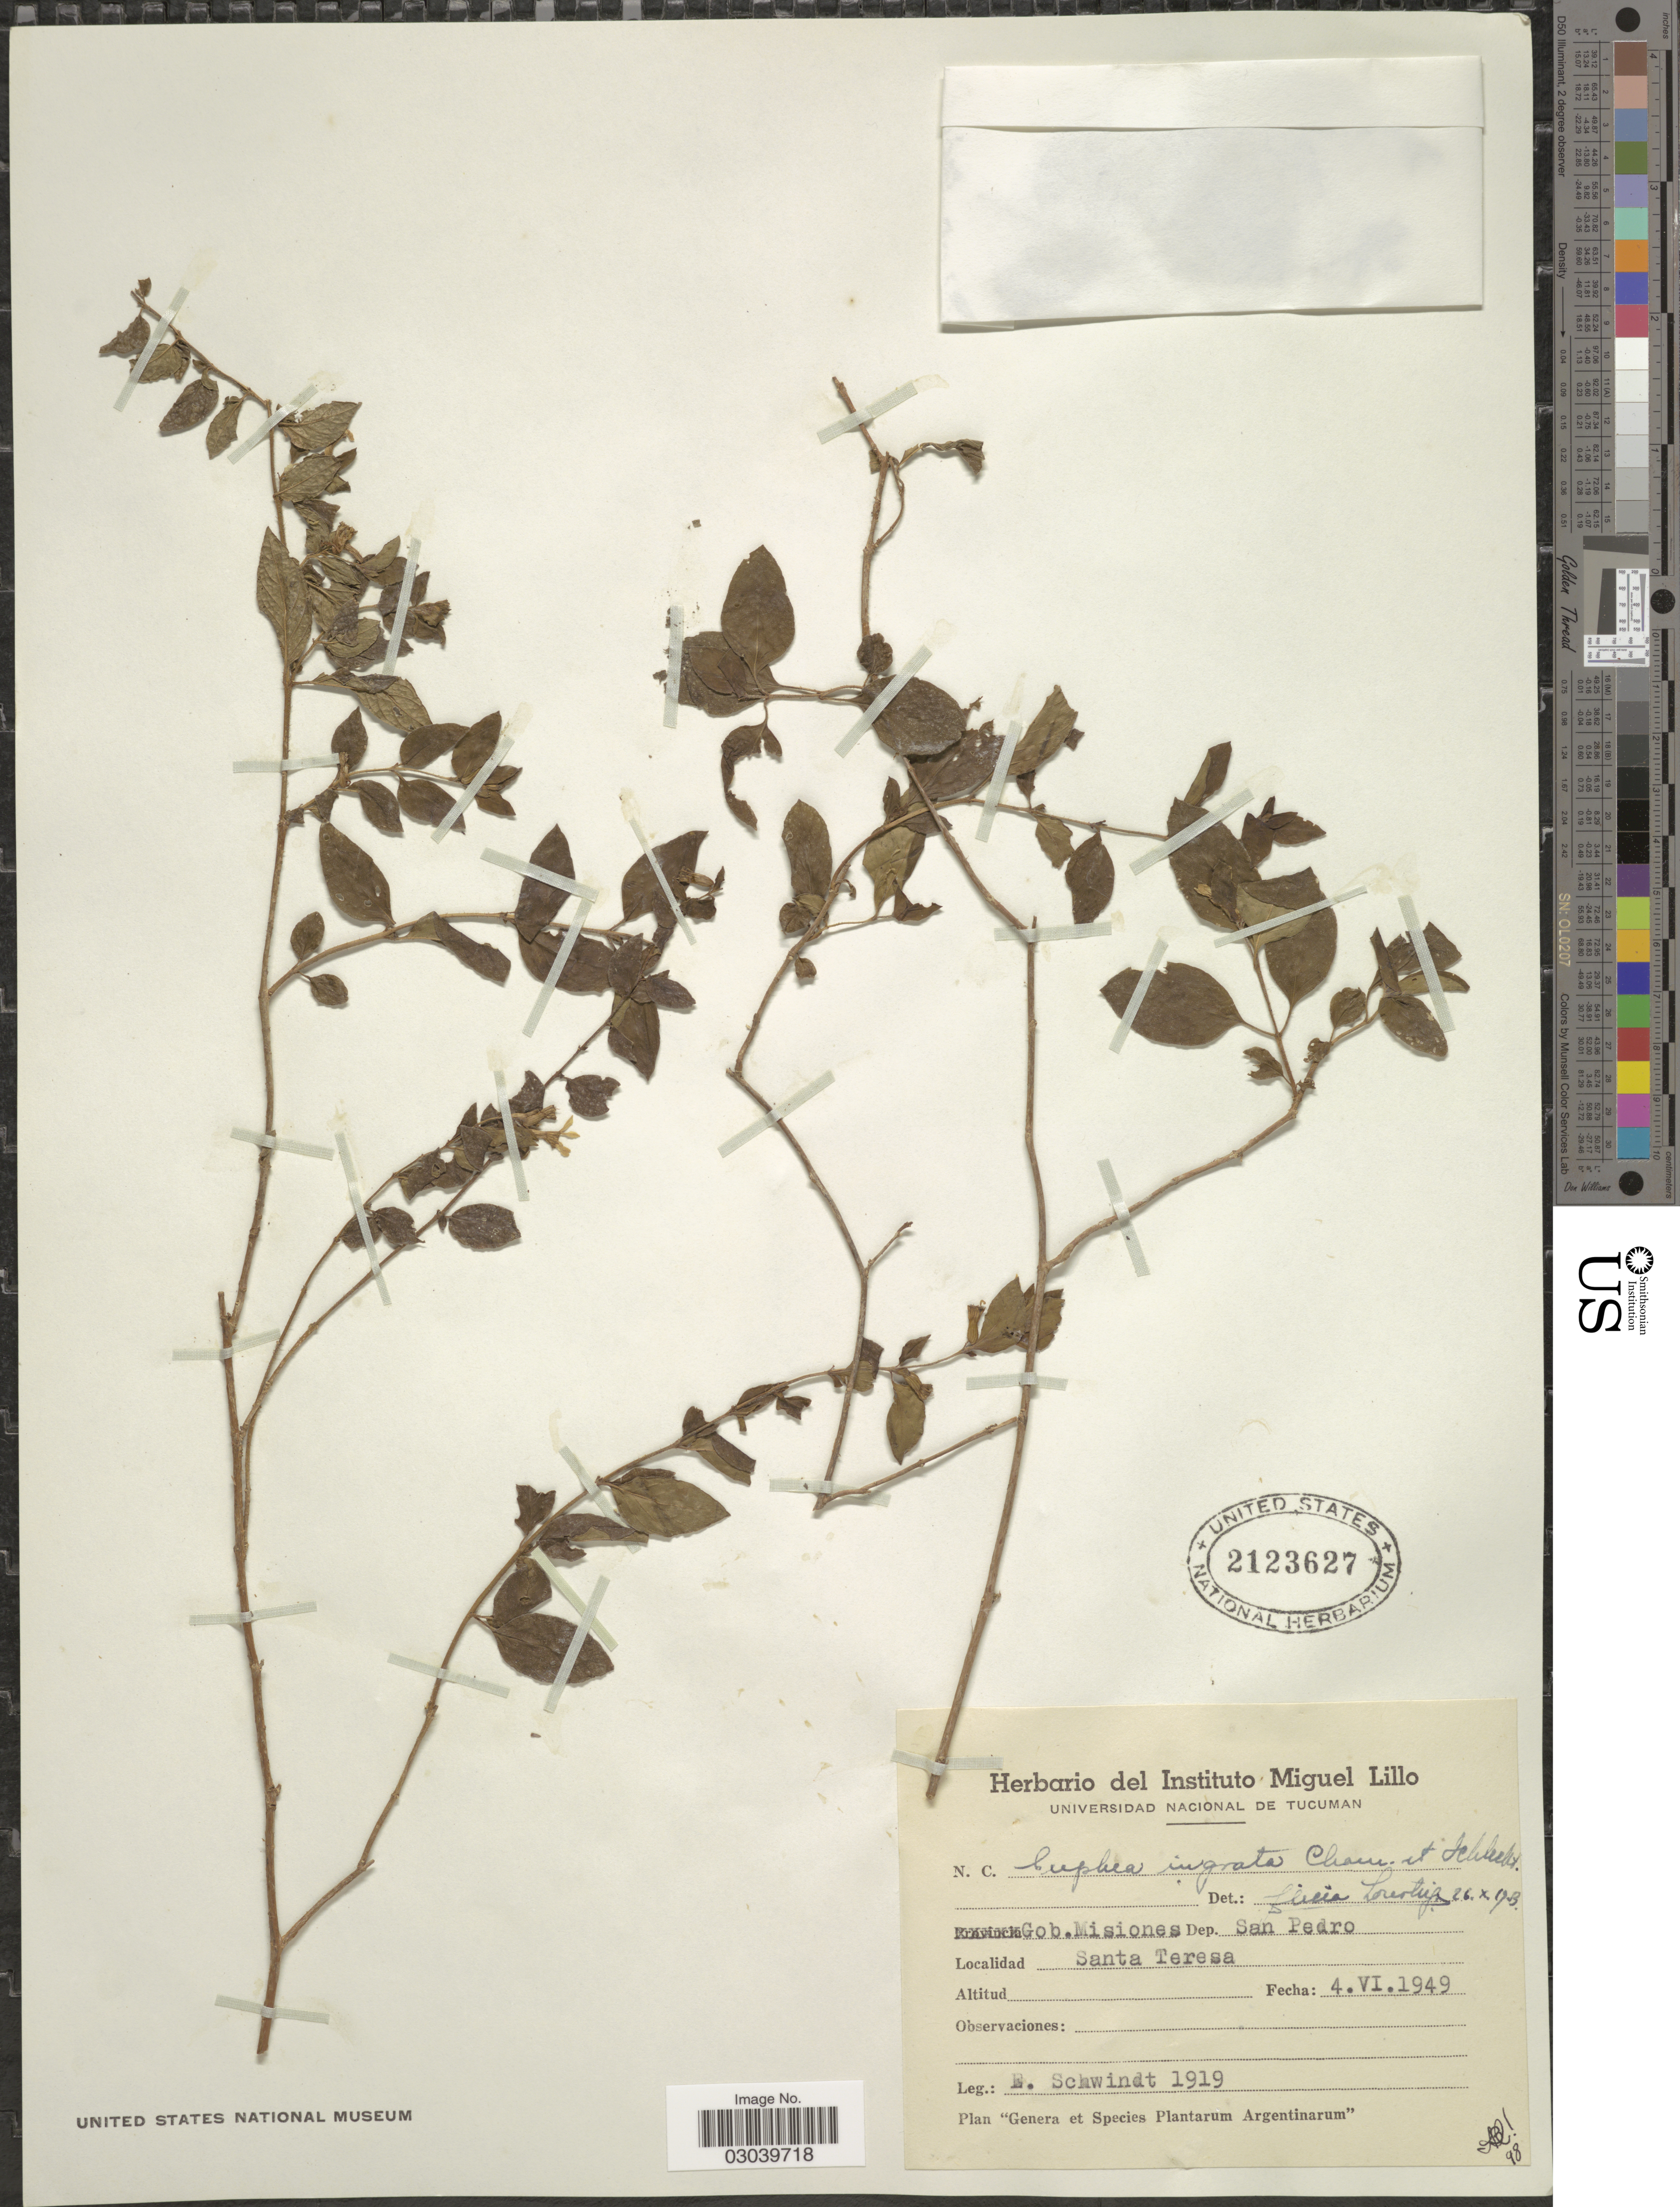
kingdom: Plantae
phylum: Tracheophyta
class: Magnoliopsida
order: Myrtales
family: Lythraceae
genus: Cuphea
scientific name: Cuphea ingrata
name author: Cham. & Schltdl.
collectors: E. Schwindt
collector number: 1919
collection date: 1949-06-04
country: Argentina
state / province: Misiones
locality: Gob. Misiones. Dep. San Pedro. Santa Teresa.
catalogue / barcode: US 2123627